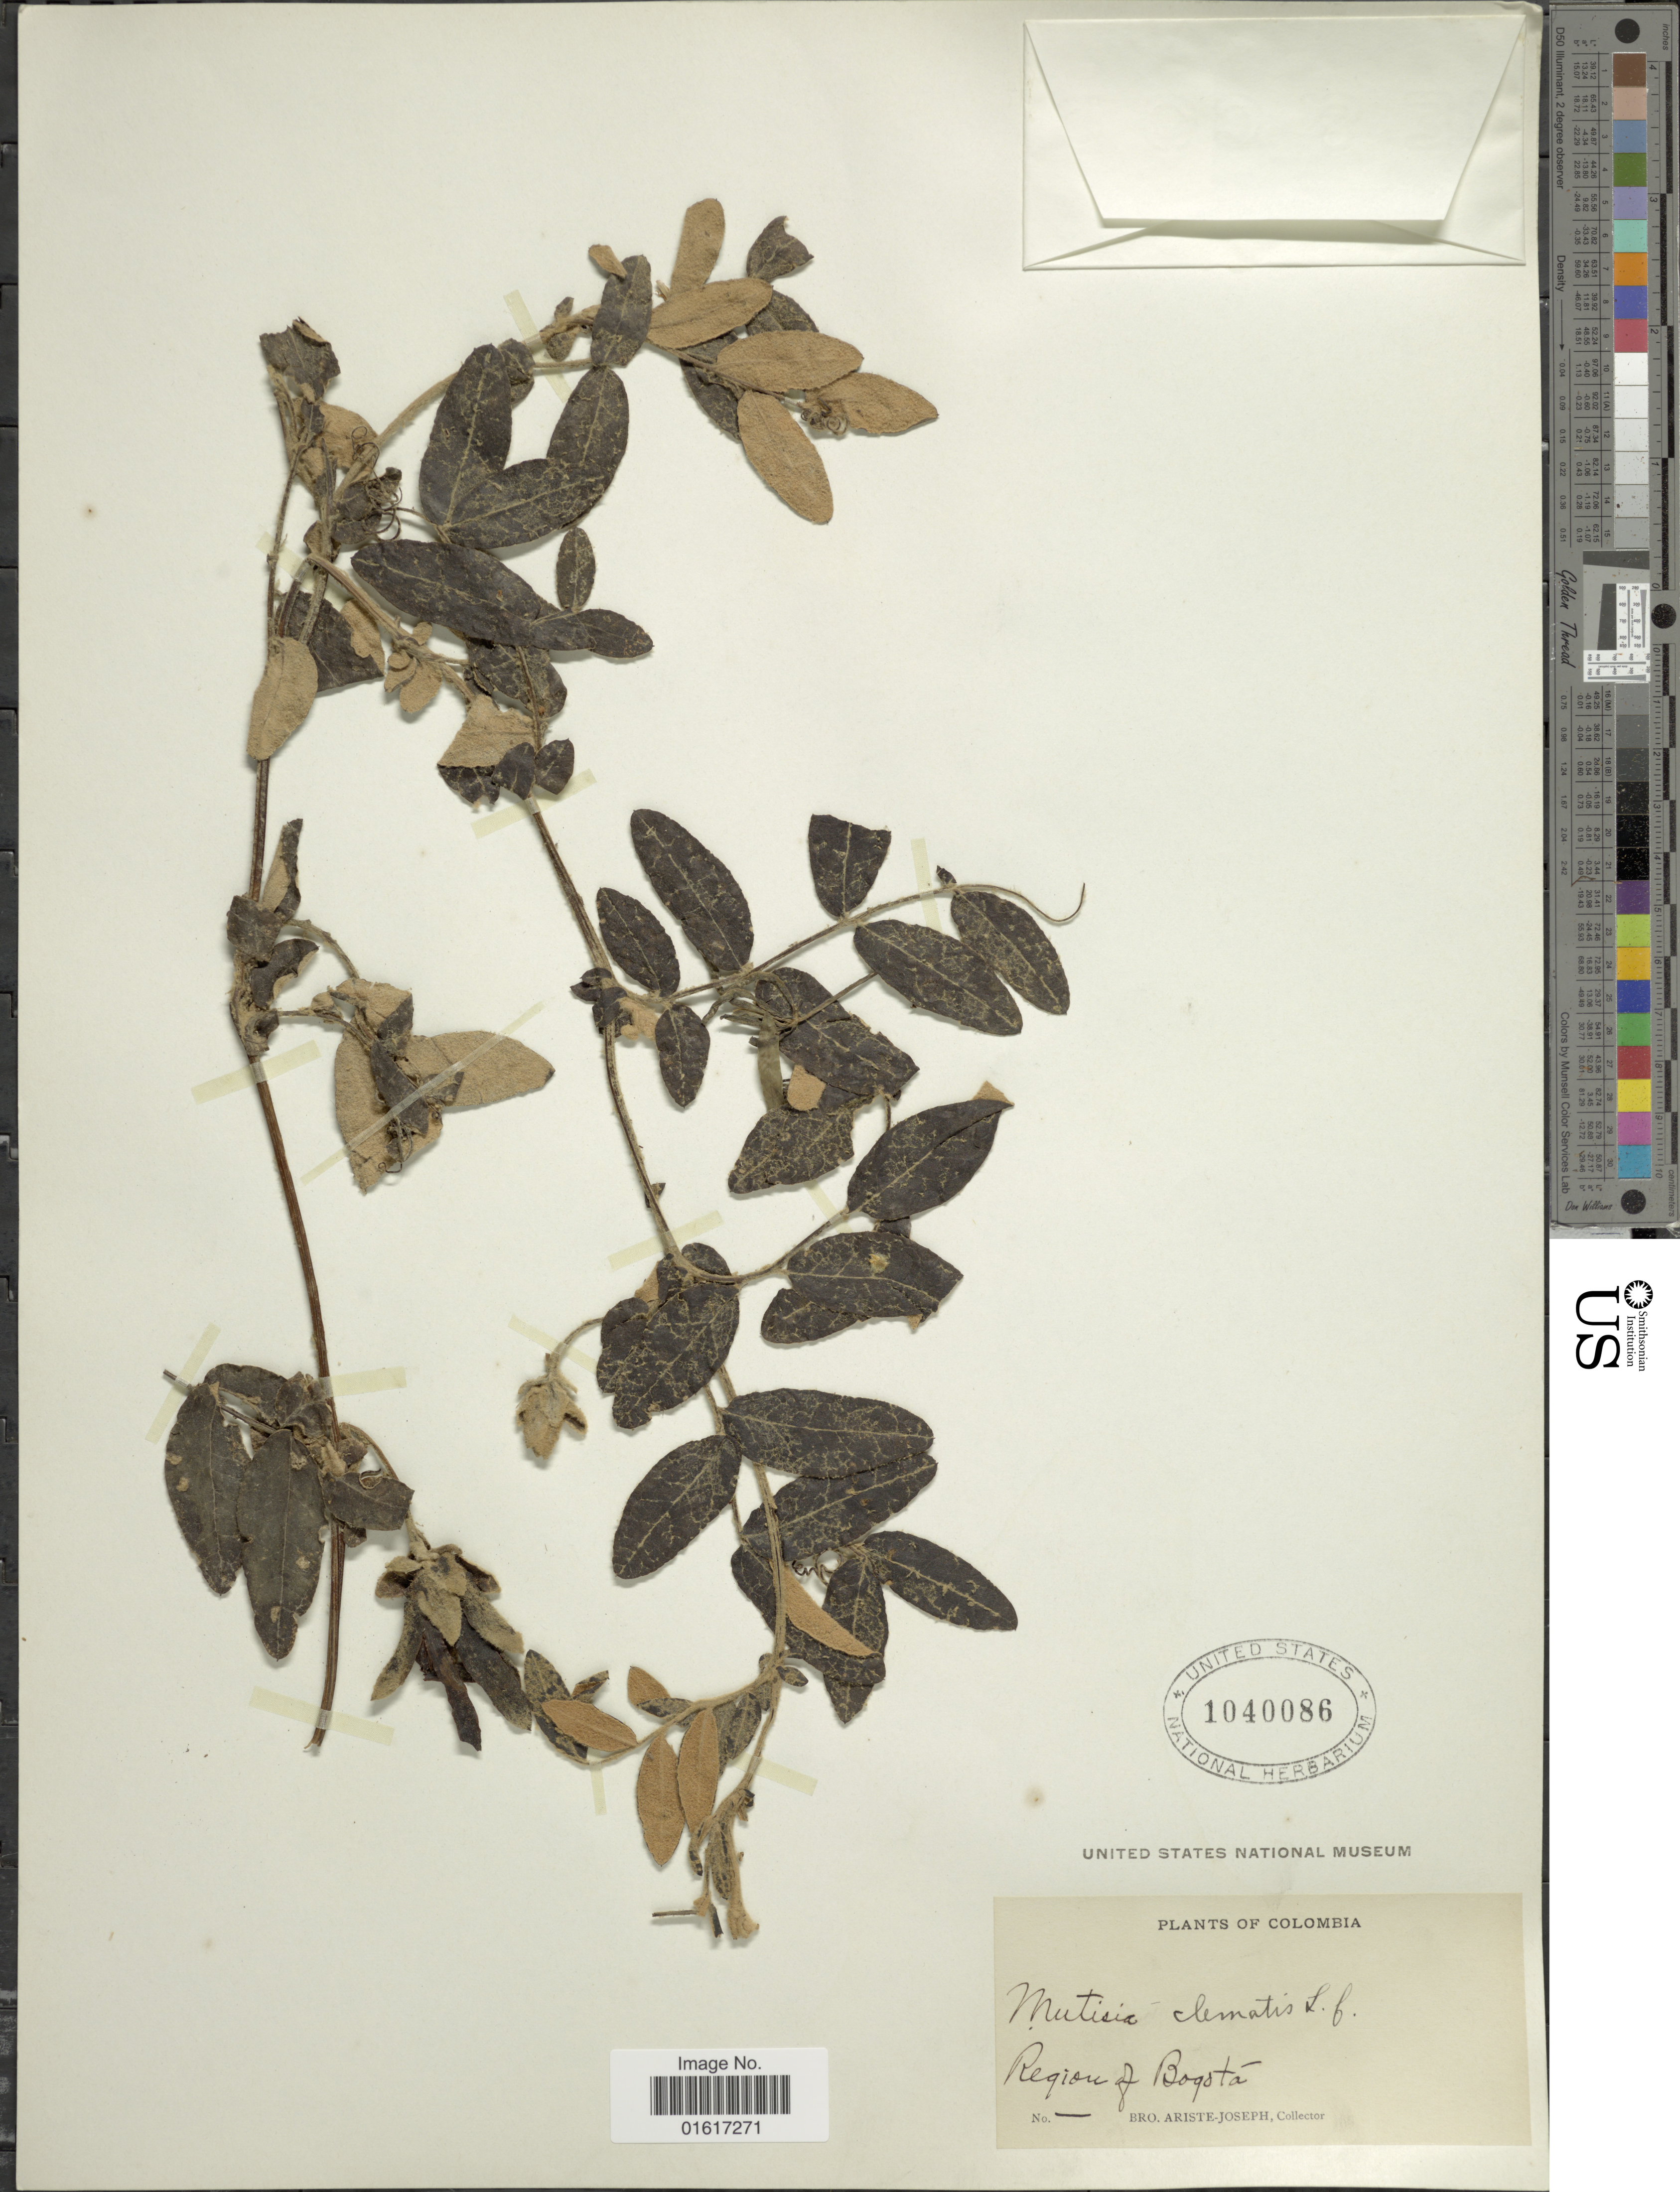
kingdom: Plantae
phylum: Tracheophyta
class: Magnoliopsida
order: Asterales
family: Asteraceae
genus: Mutisia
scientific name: Mutisia clematis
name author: L. f.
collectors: Bro. Ariste-Joseph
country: Colombia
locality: Region of Bogotá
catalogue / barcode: US 1040086